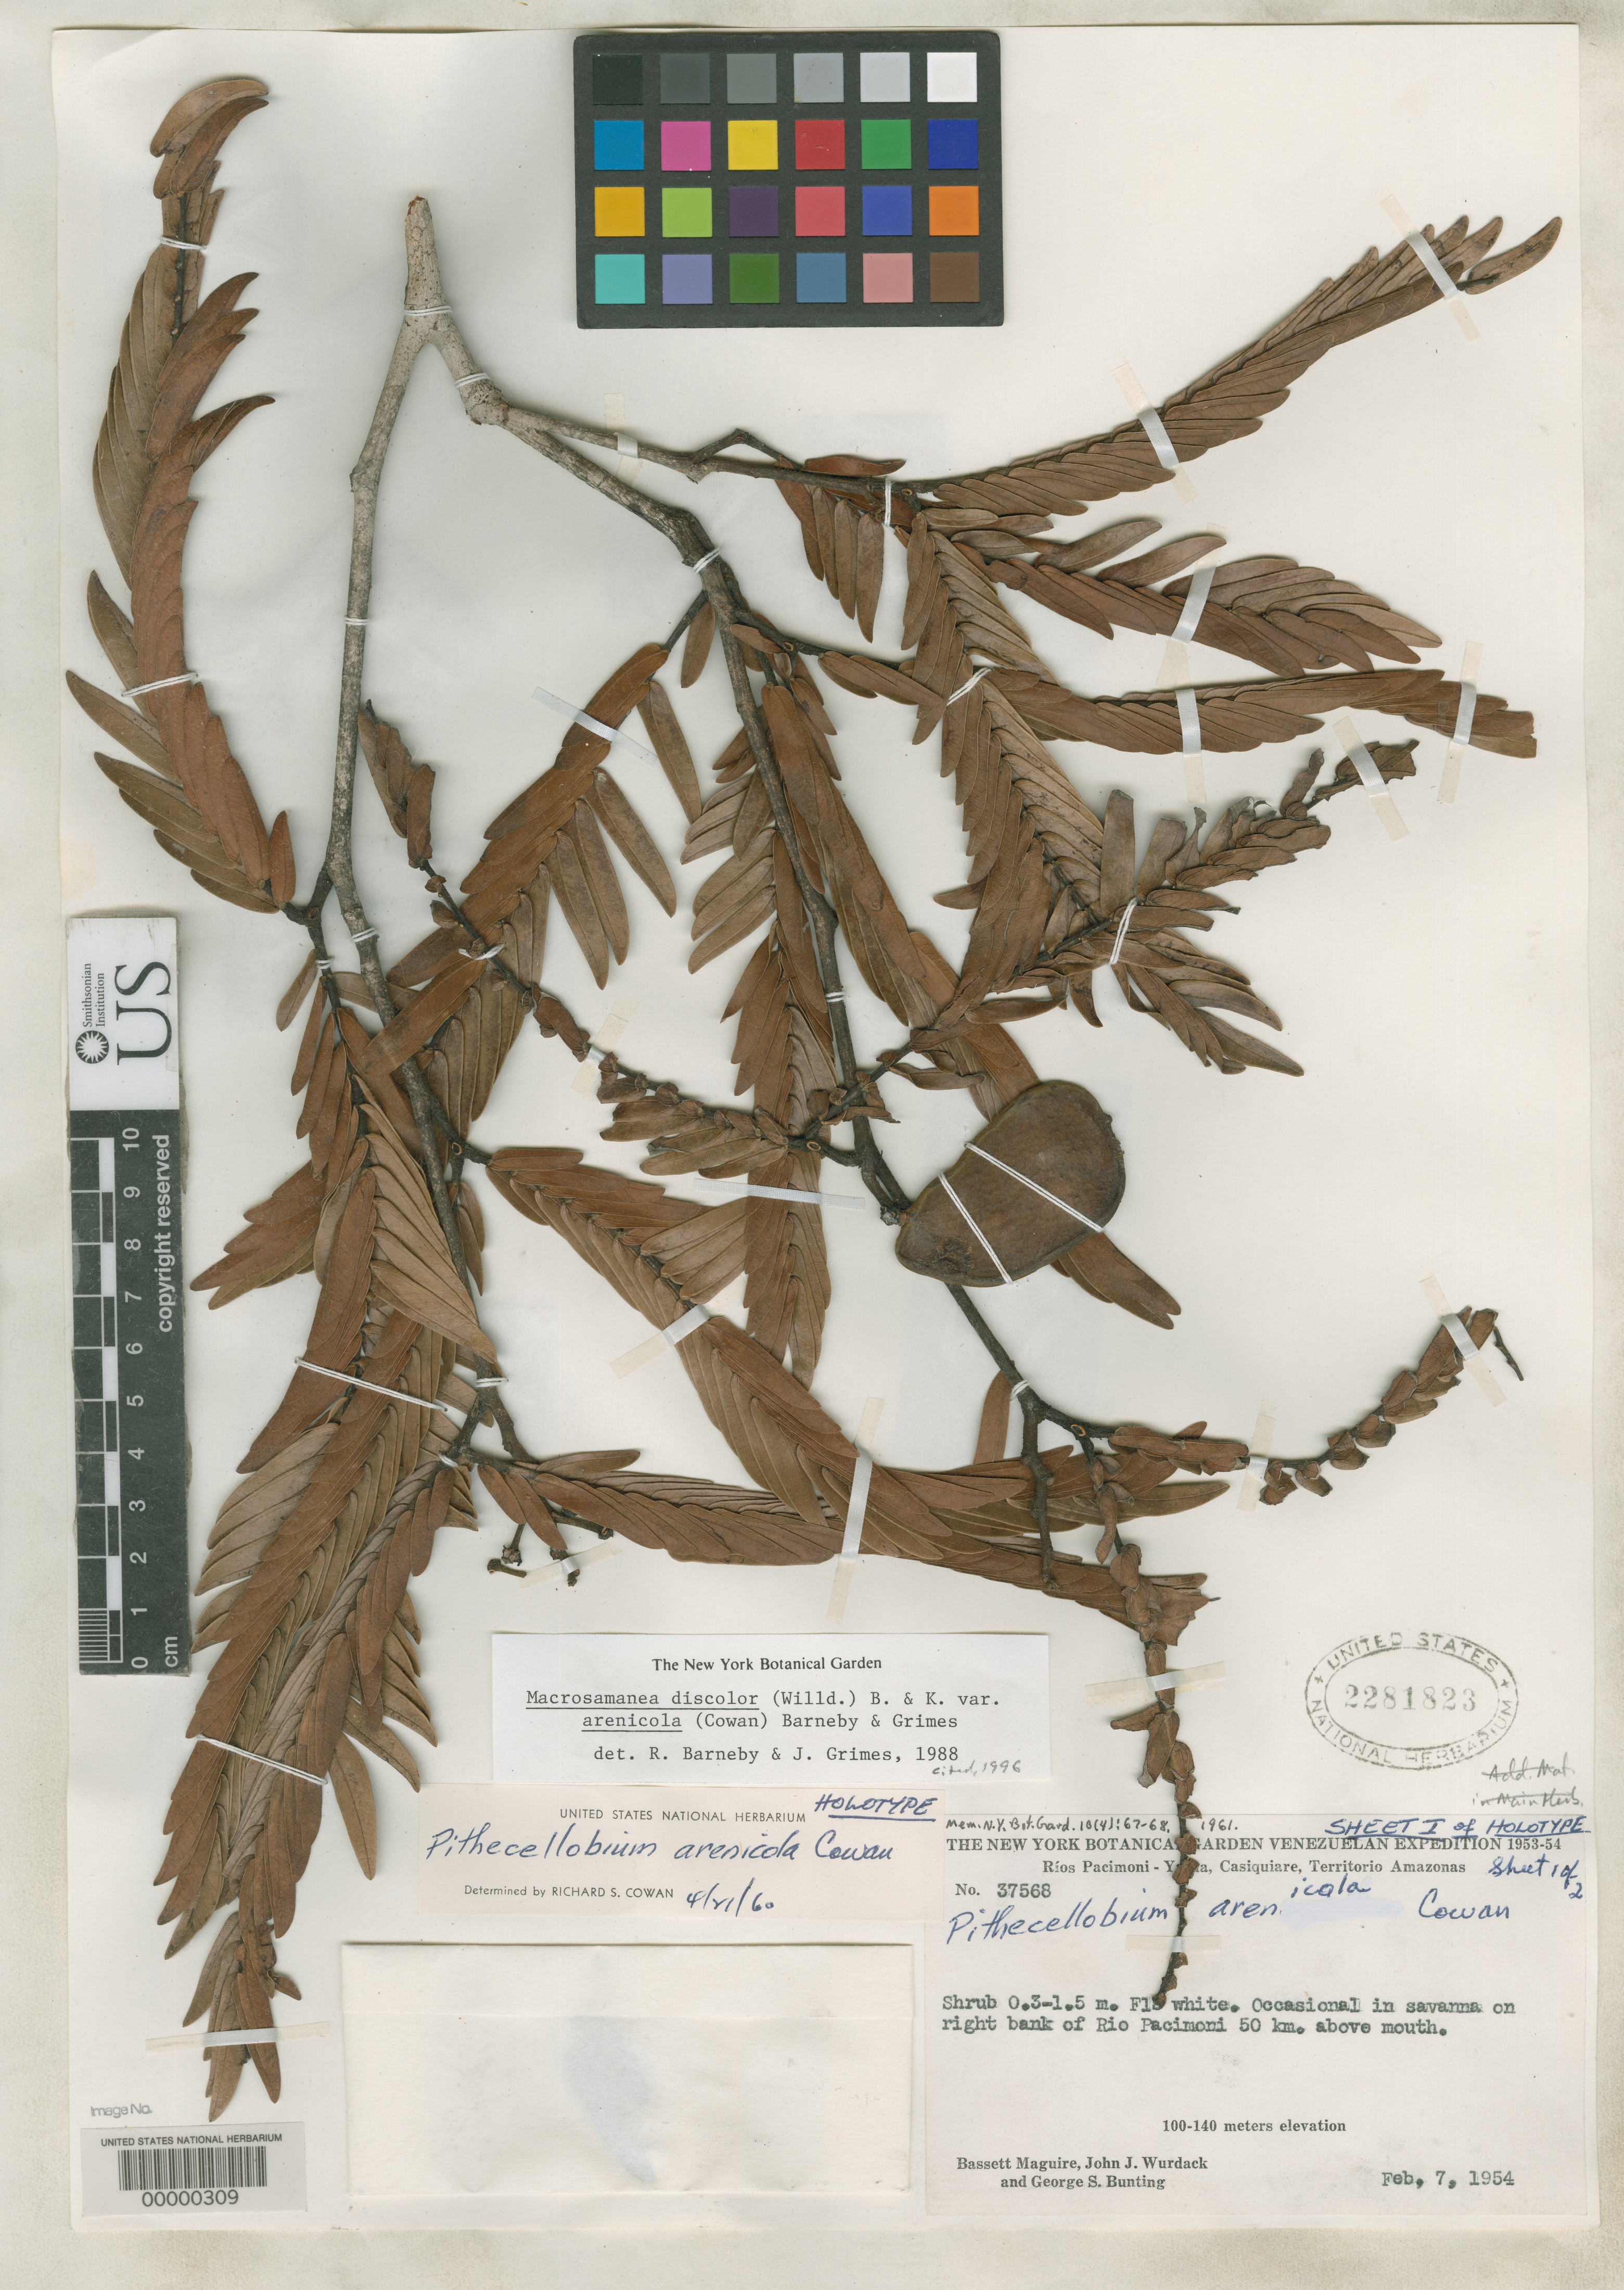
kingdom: Plantae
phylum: Tracheophyta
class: Magnoliopsida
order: Fabales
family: Fabaceae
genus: Pithecellobium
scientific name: Pithecellobium arenicola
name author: R.S. Cowan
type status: Holotype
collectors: B. Maguire, J. J. Wurdack & G. S. Bunting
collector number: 37568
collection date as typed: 07 Feb 1954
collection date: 1954-02-07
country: Venezuela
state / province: Amazonas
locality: Rio Pacimoni.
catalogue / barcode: US 2281823